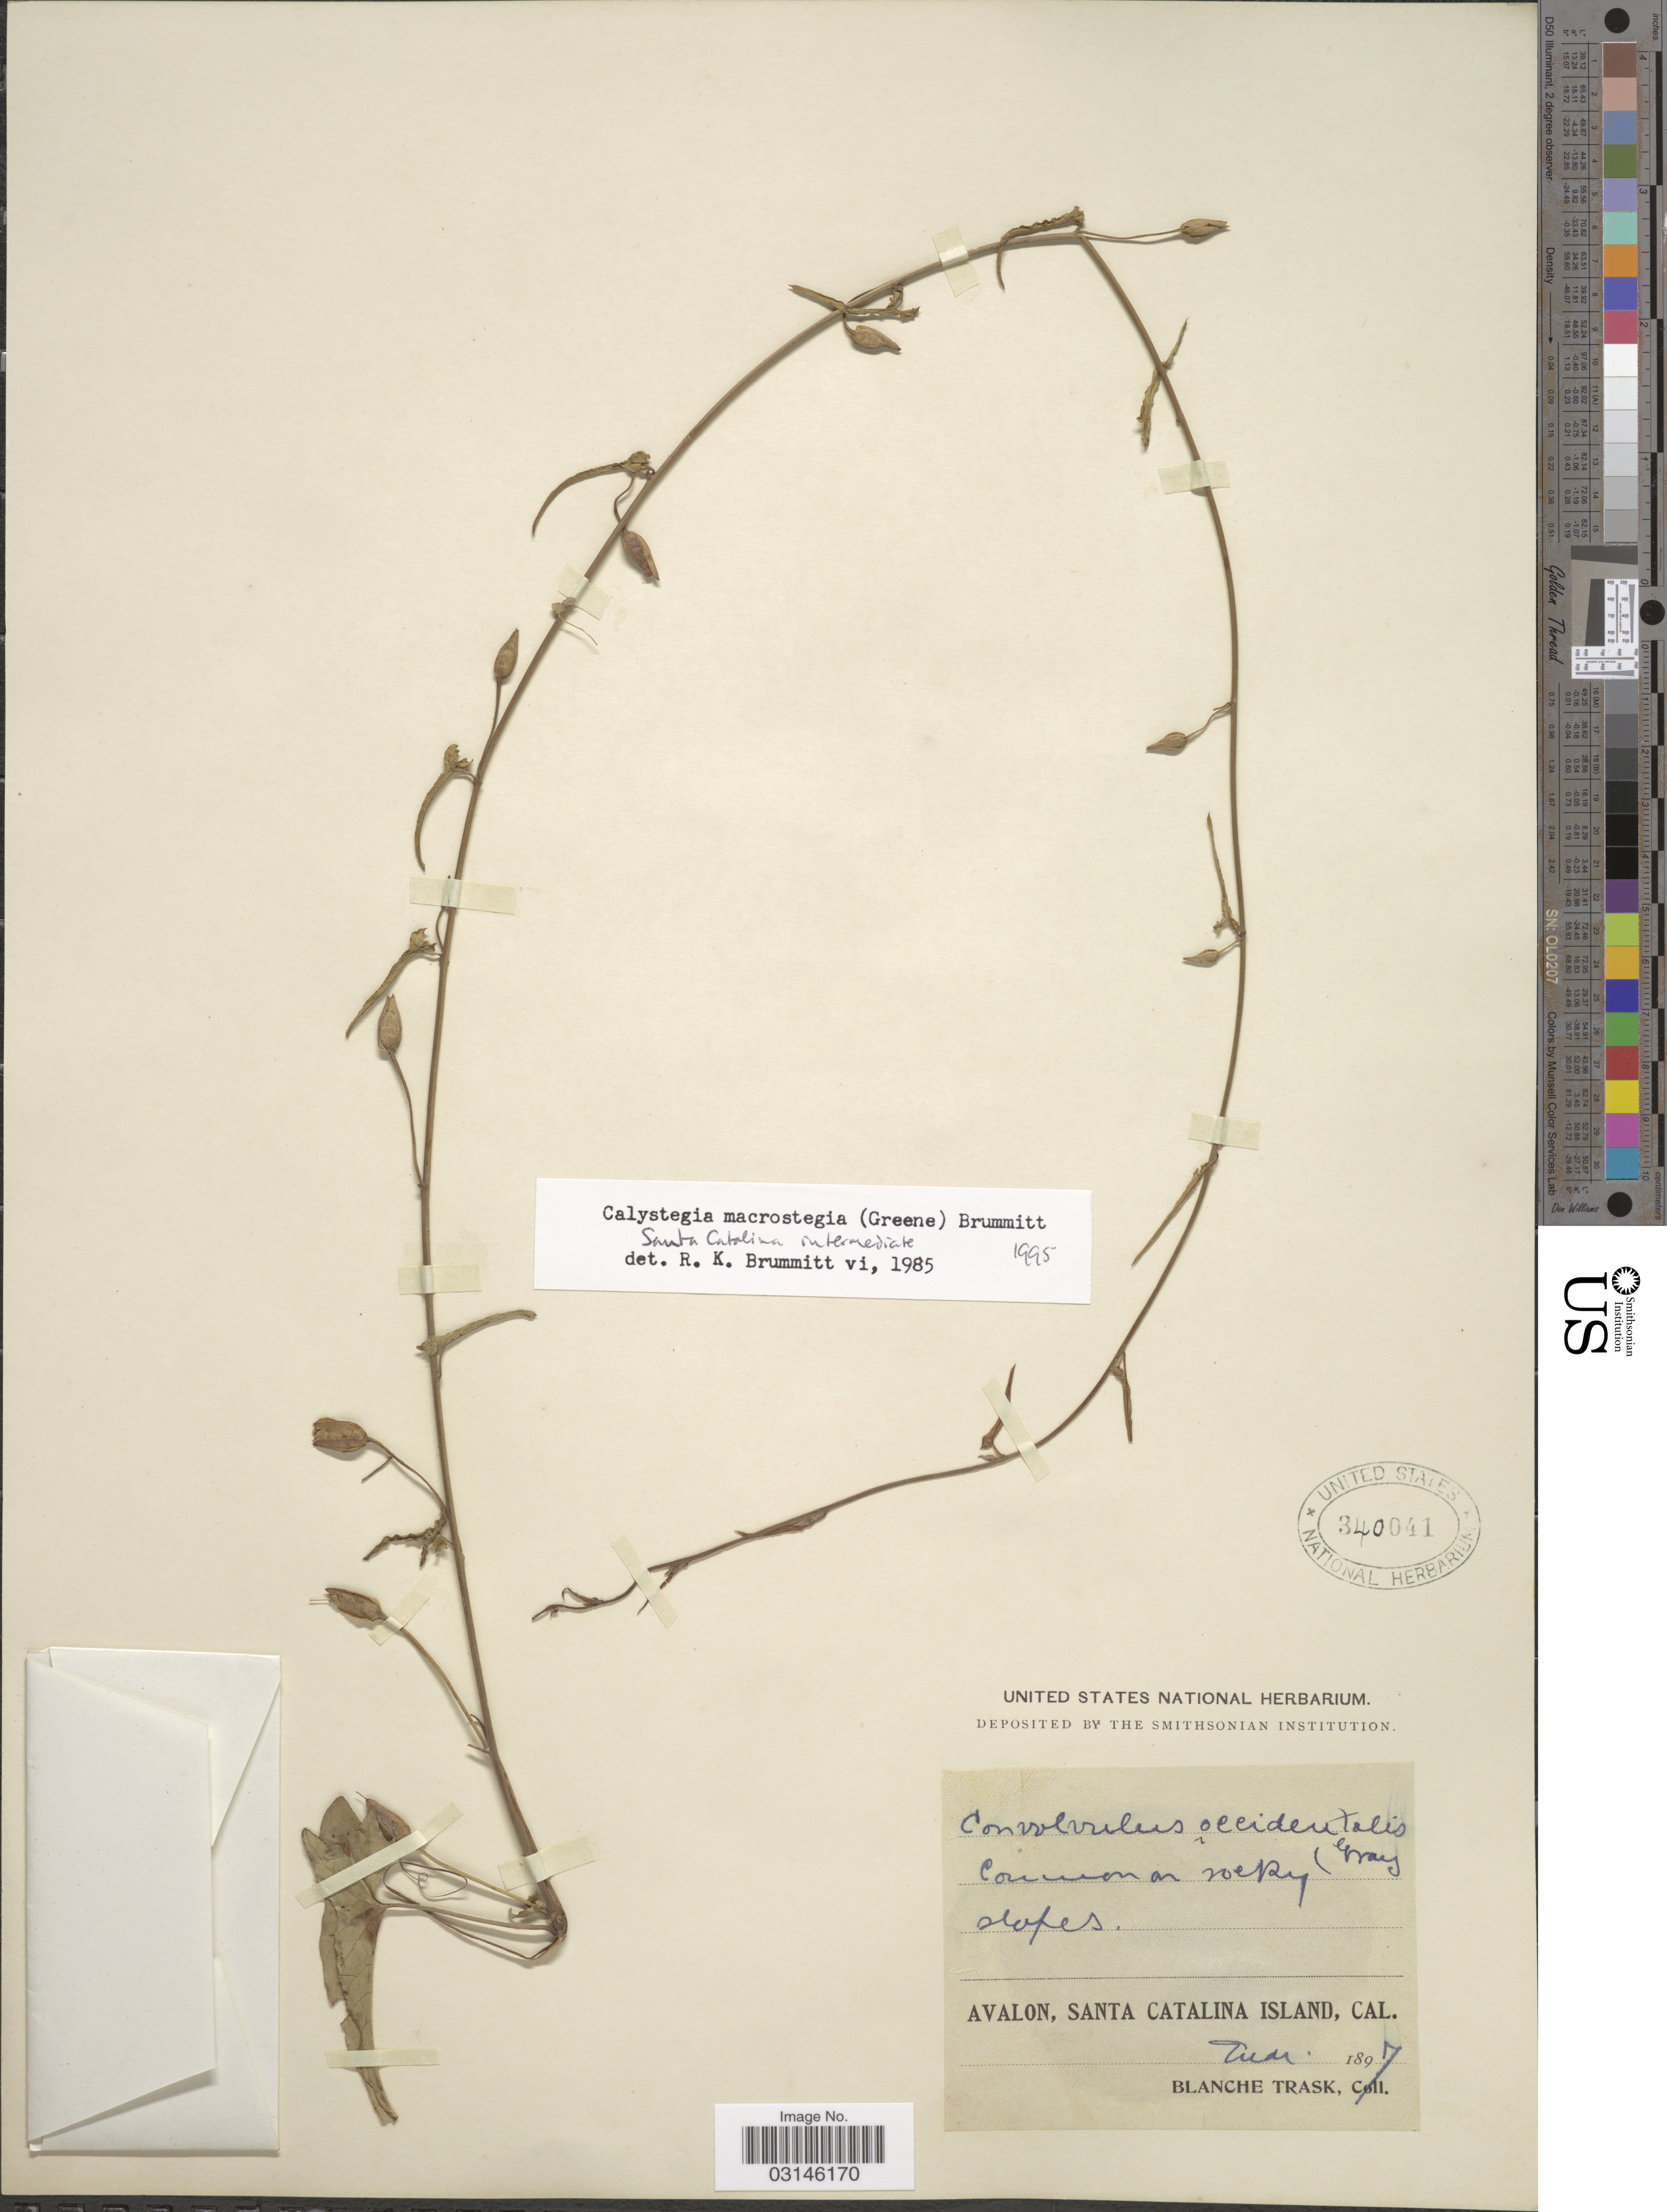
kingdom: Plantae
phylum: Tracheophyta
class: Magnoliopsida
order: Solanales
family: Convolvulaceae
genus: Calystegia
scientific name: Calystegia macrostegia subsp. macrostegia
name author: (Greene) Brummitt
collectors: B. Trask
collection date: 1897-05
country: United States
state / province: California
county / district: Los Angeles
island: Santa Catalina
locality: Avalon, Santa Catalina Island.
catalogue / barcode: US 340041